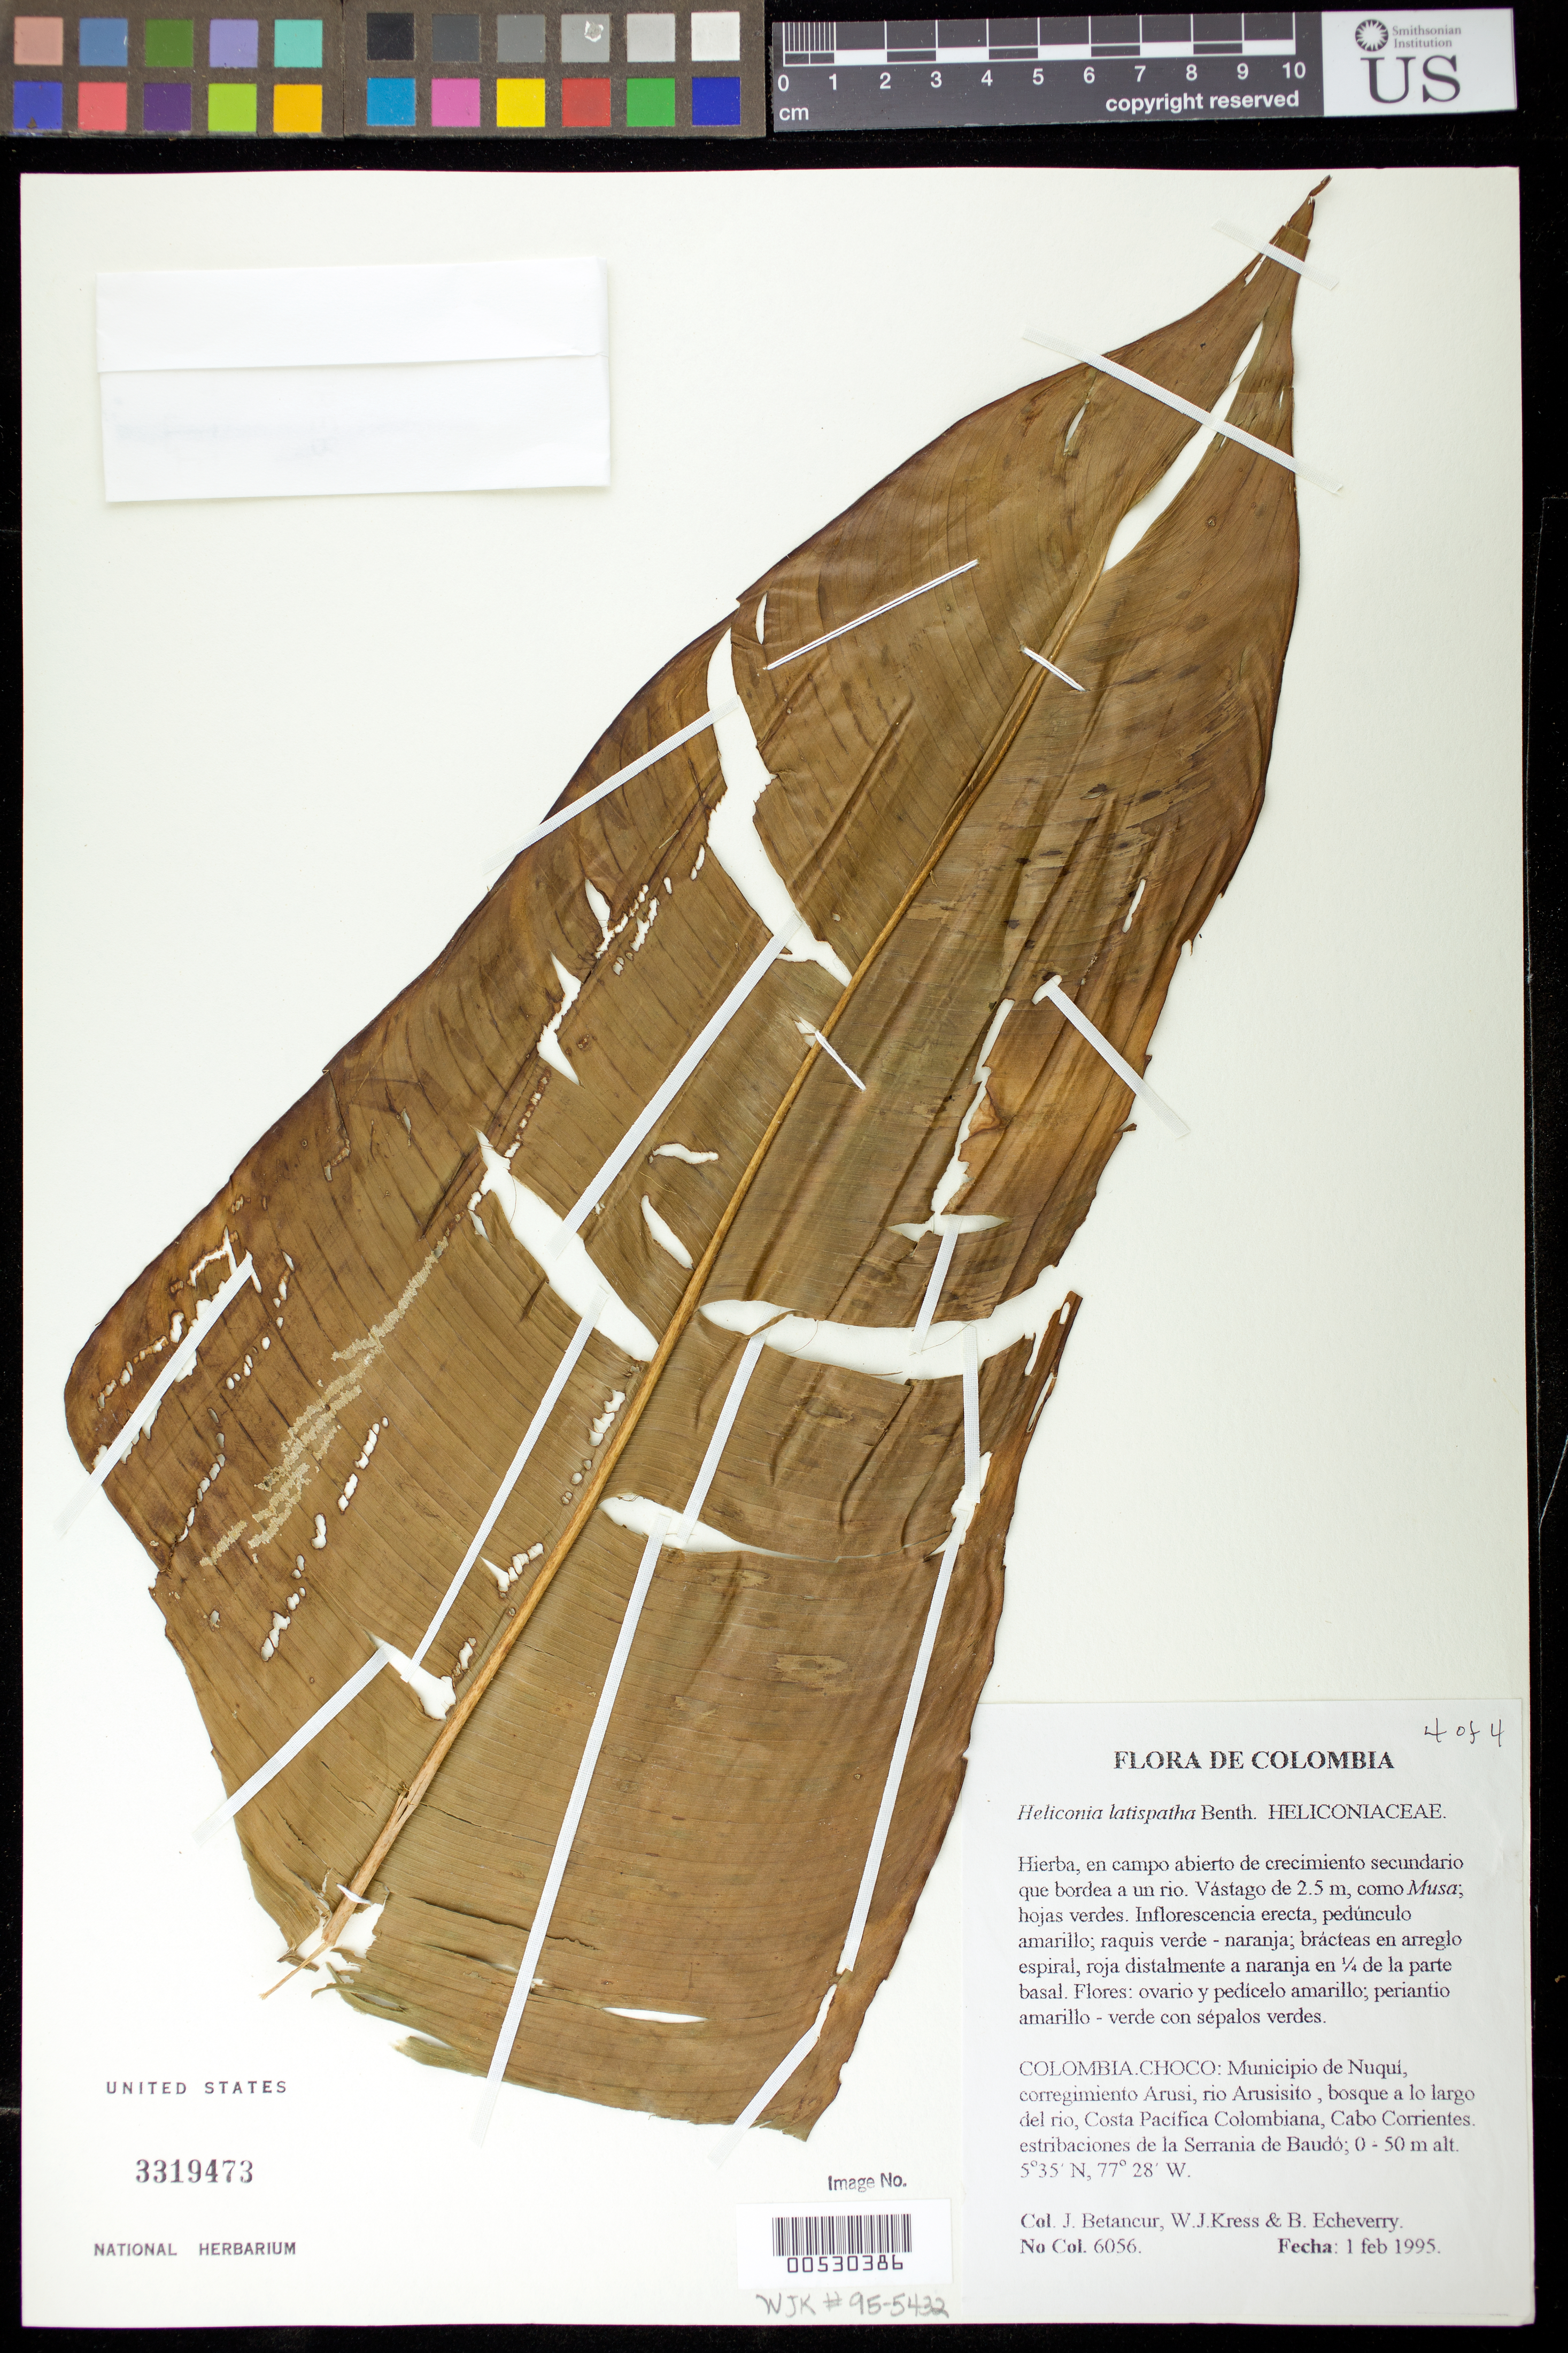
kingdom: Plantae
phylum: Tracheophyta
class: Liliopsida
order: Zingiberales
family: Heliconiaceae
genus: Heliconia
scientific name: Heliconia latispatha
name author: Benth.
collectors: J. C. Betancur, W. J. Kress & B. Echeverry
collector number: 6056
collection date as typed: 01 Feb 1990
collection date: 1990-02-01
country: Colombia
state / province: Chocó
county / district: Nuqui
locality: Rio Arusicito, just south of Arusi.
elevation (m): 0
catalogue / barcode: US 3319473